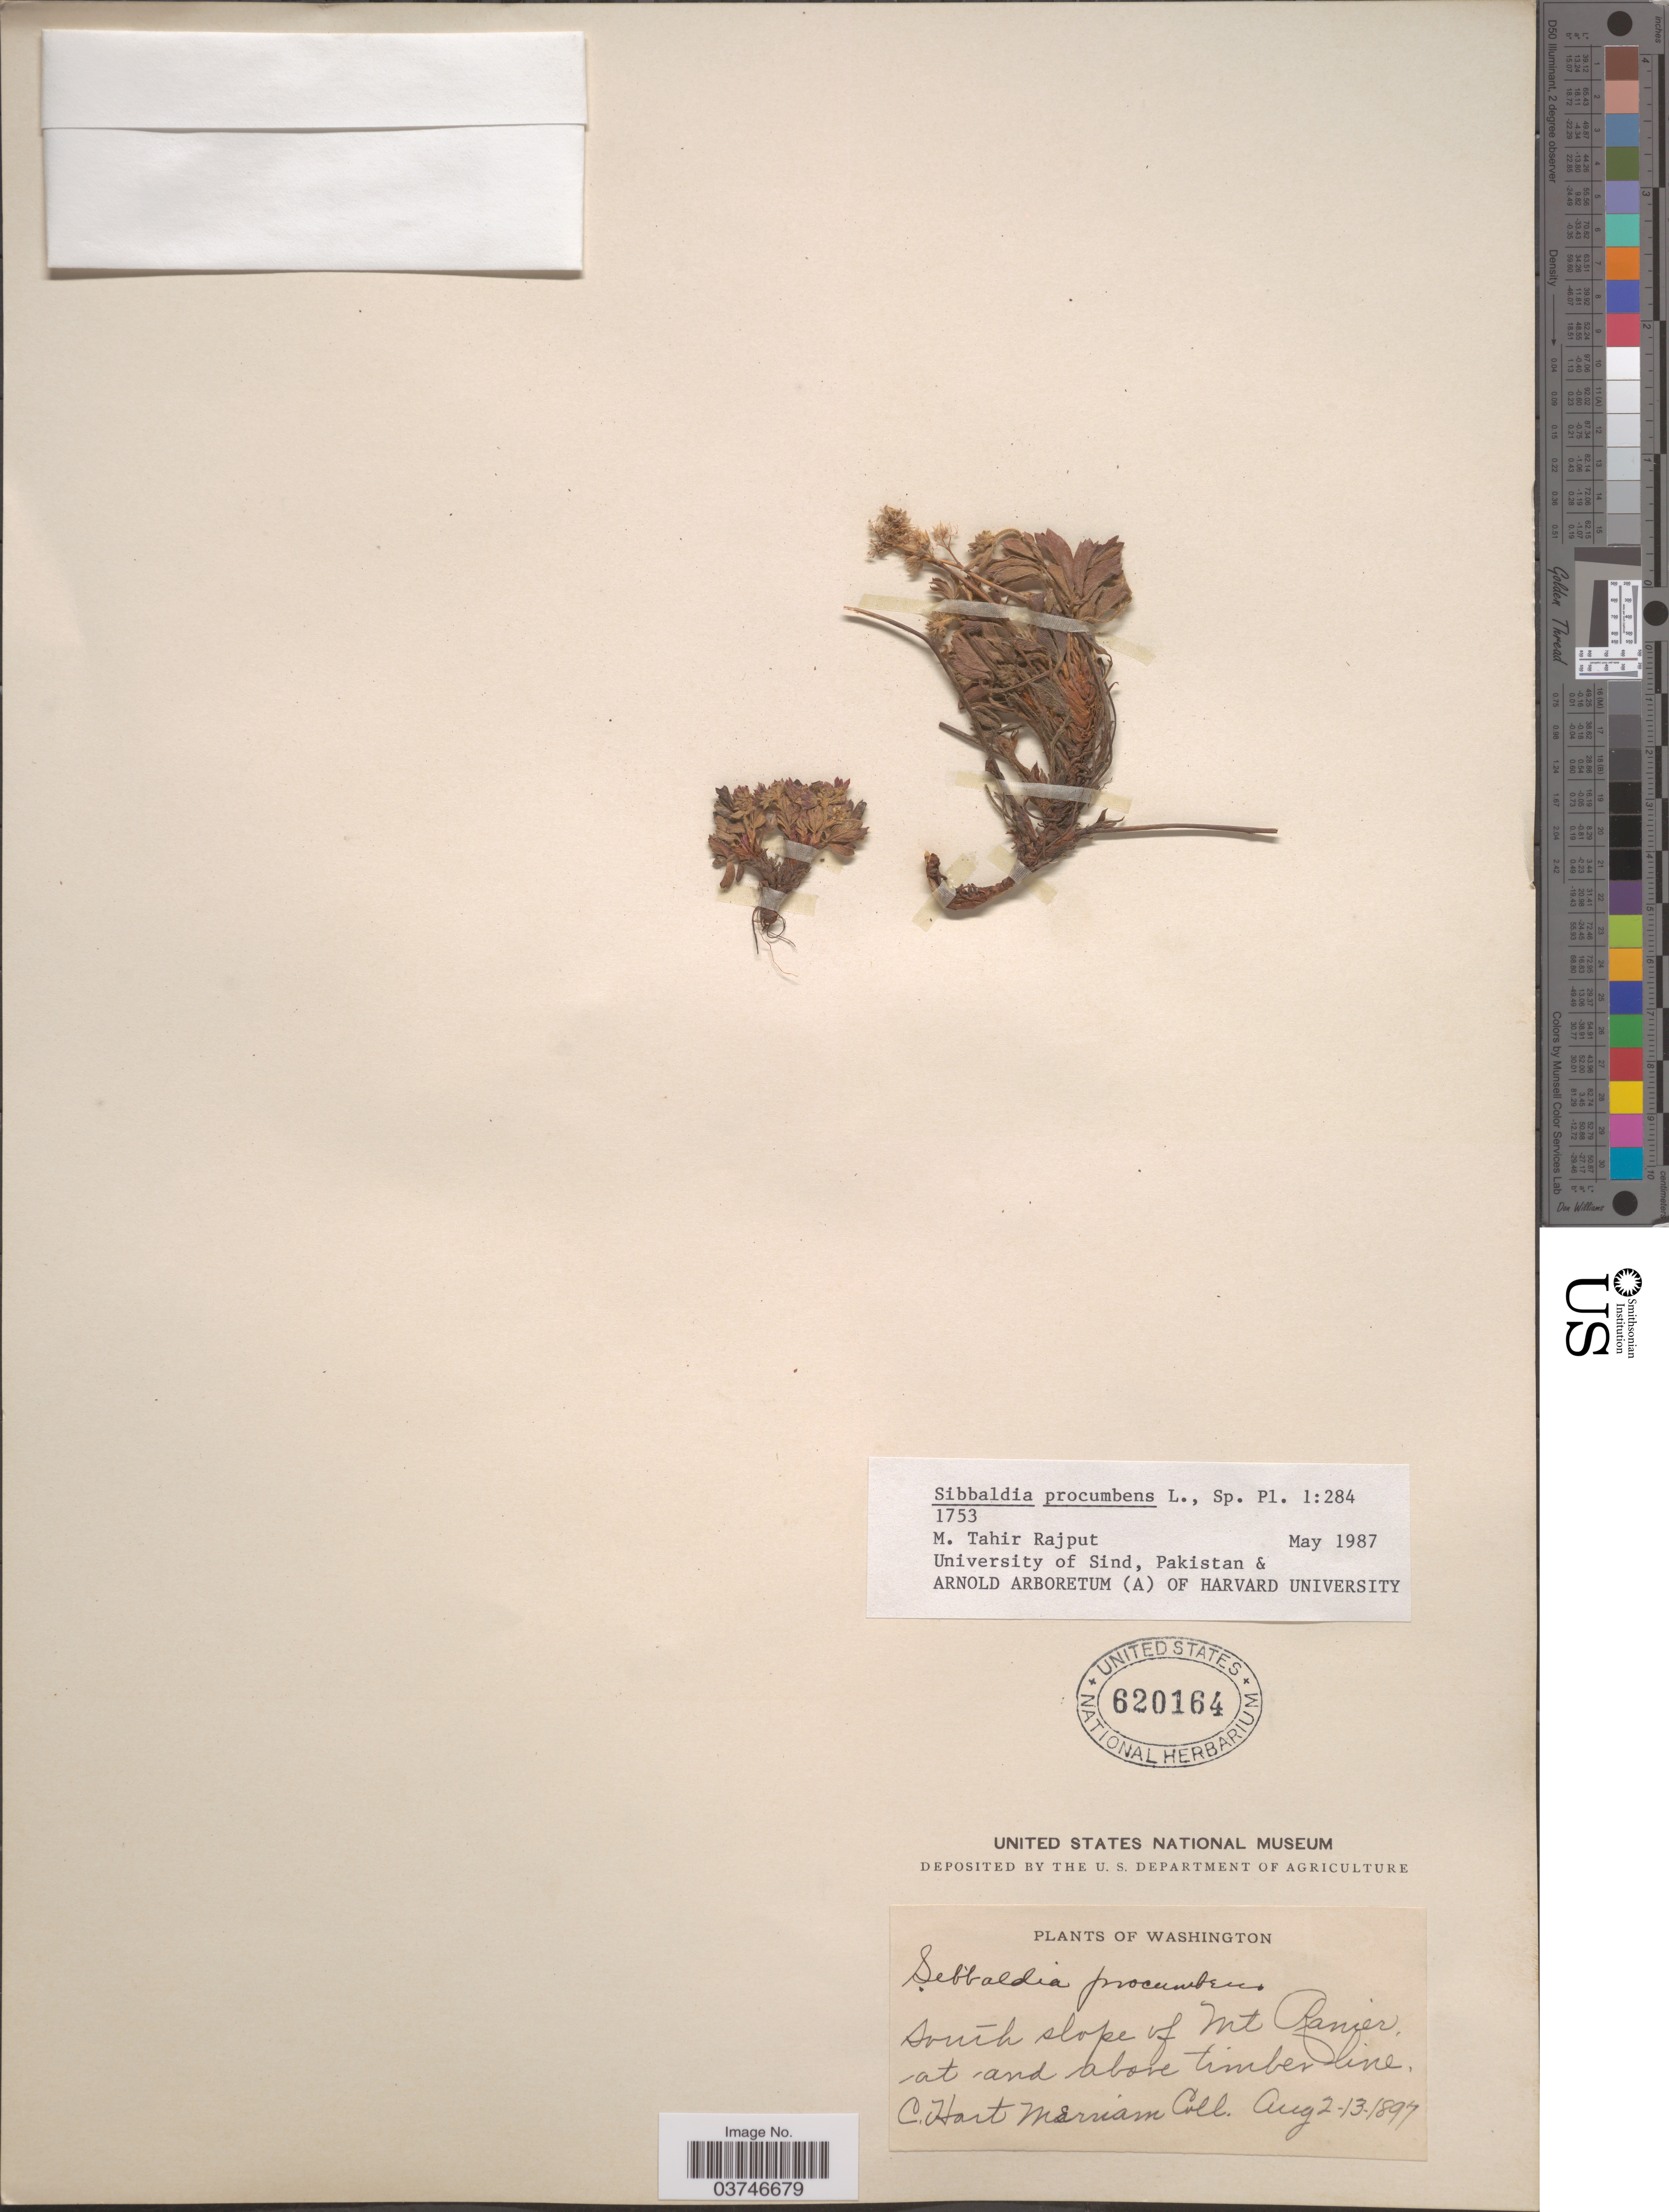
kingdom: Plantae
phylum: Tracheophyta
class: Magnoliopsida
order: Rosales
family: Rosaceae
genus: Sibbaldia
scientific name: Sibbaldia procumbens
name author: L.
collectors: C. Merriam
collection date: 1897-08-02/1897-08-13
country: United States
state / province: Washington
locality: South slope of Mt Ranier at and above timber line.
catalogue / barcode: US 620164